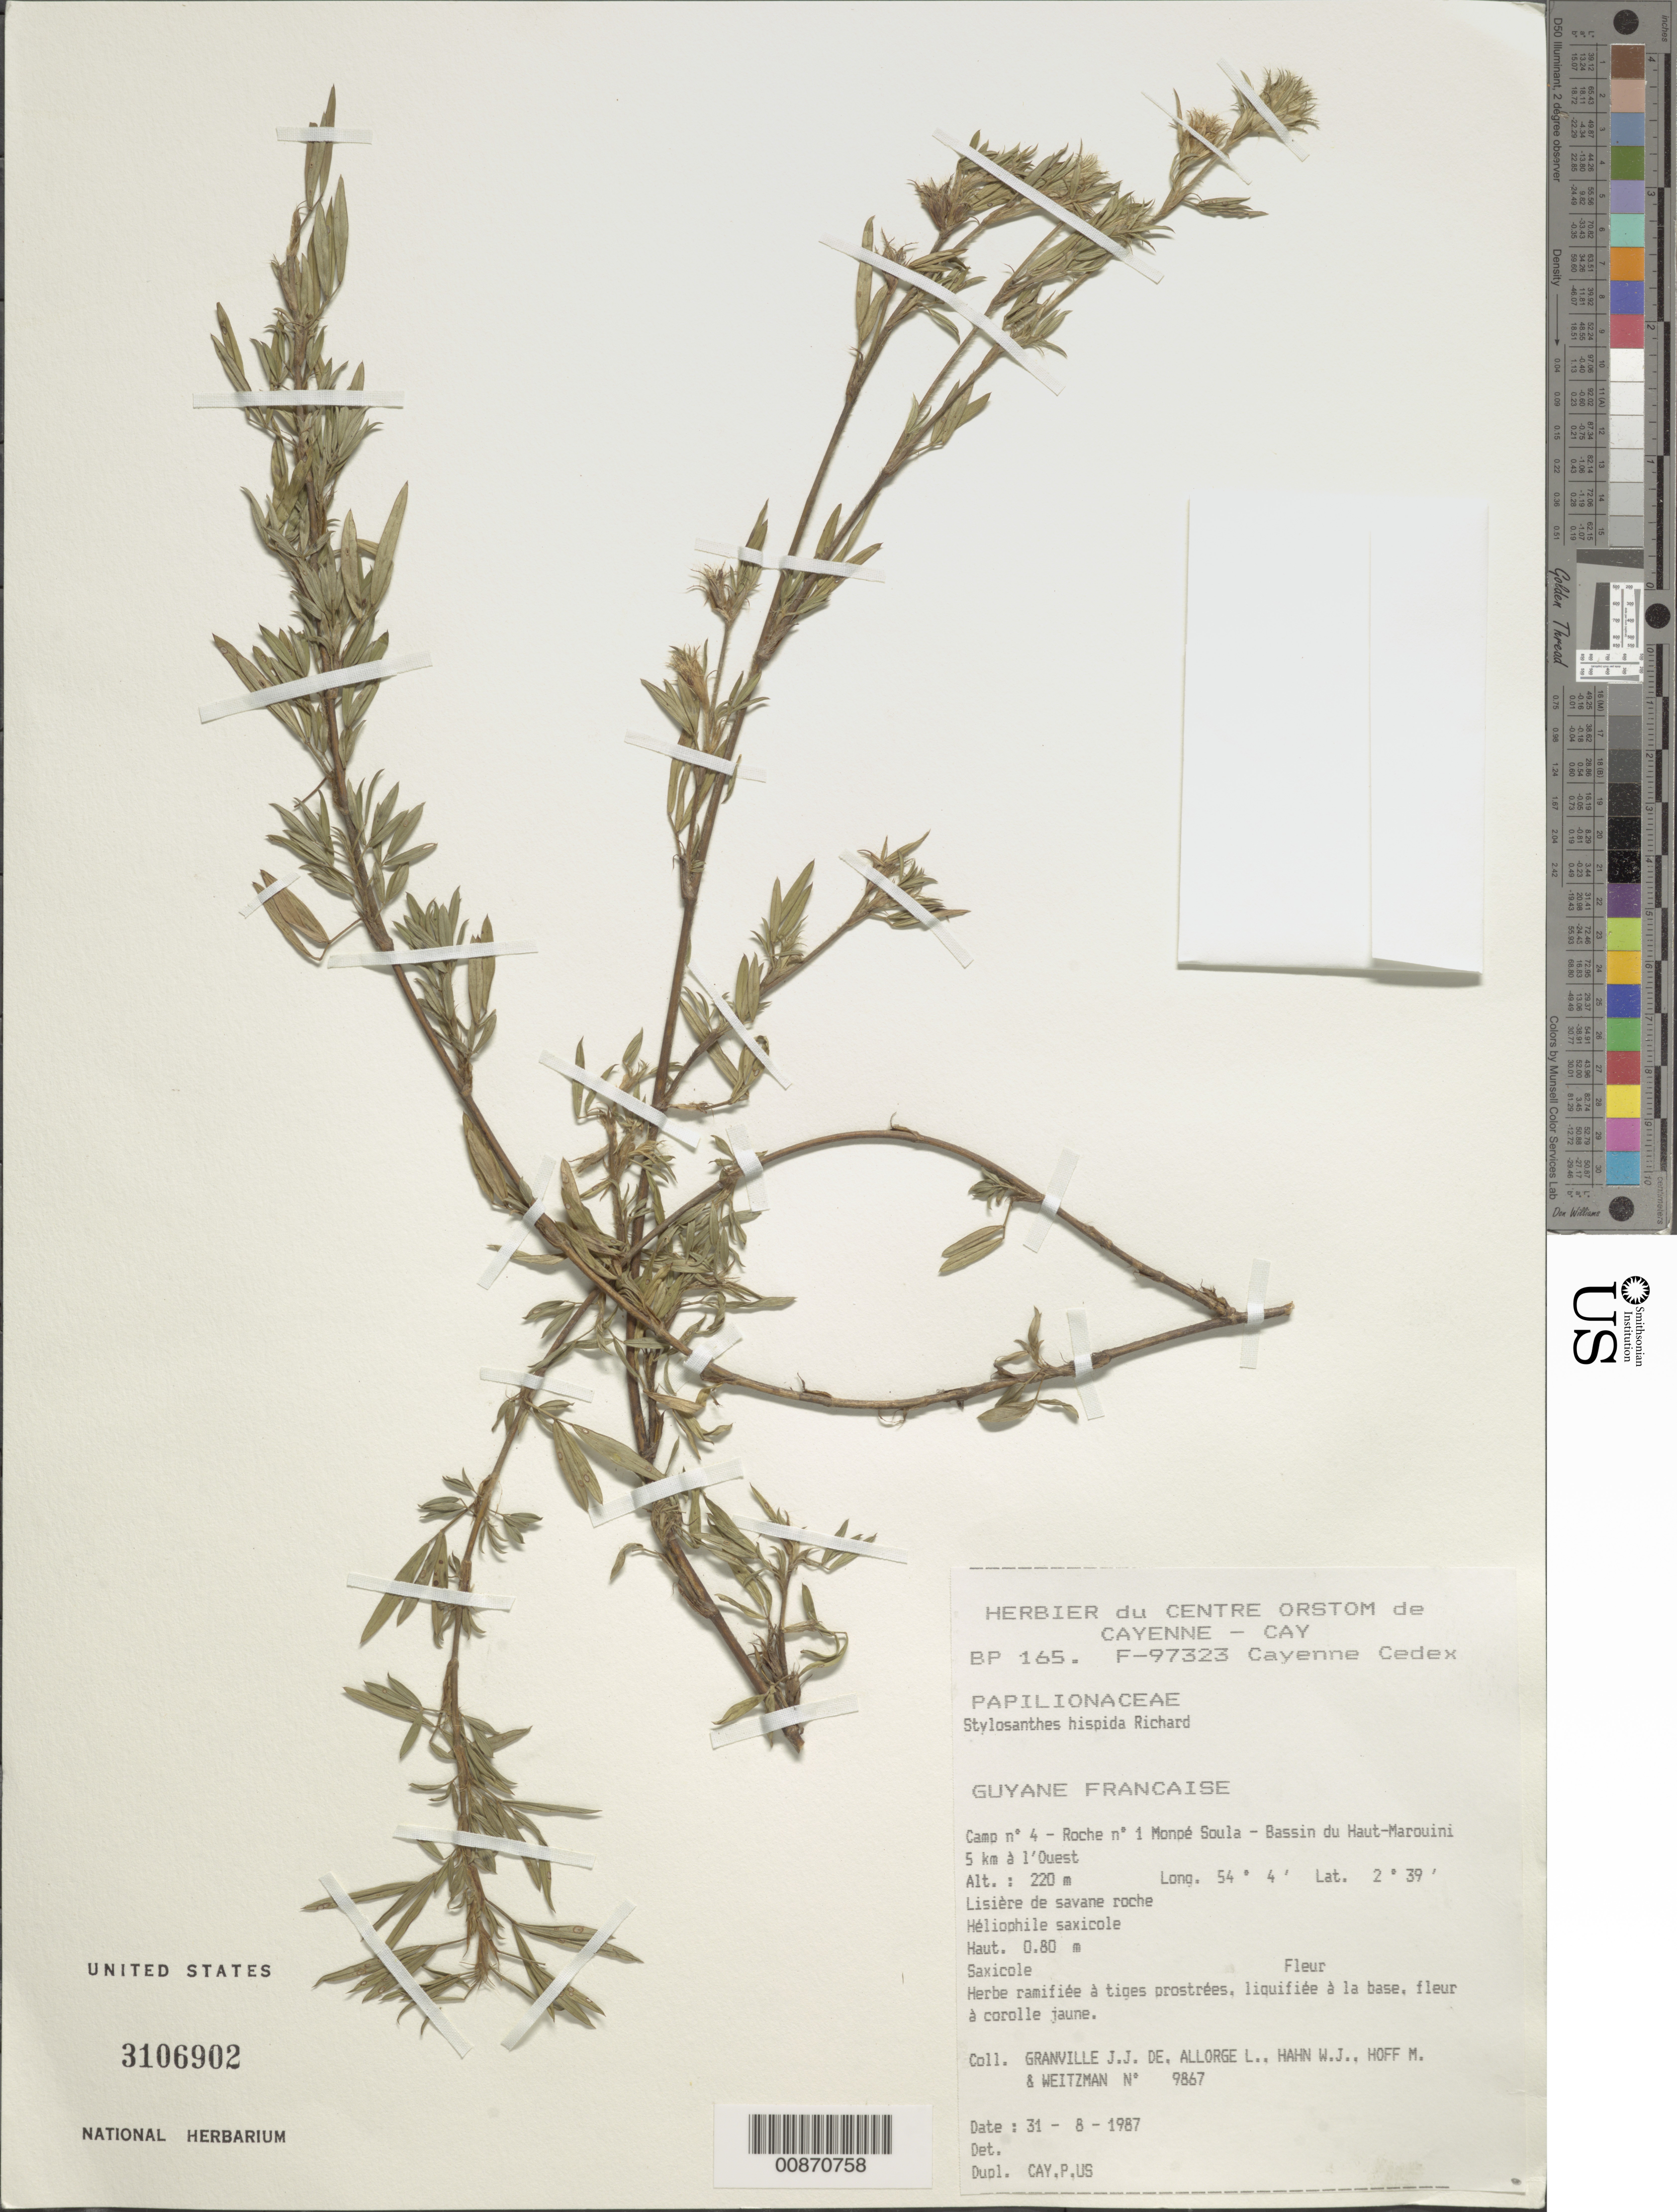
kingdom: Plantae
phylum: Tracheophyta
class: Magnoliopsida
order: Fabales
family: Fabaceae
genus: Stylosanthes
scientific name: Stylosanthes hispida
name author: Rich.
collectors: J.-J. de Granville, L. Allorge, W. J. Hahn, M. Hoff & A. L. Weitzman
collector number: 9867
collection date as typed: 31-Aug-87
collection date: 1987-08-31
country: French Guiana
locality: Monpé Soula, Camp #4, roche no. 1, Bassin du Haut-Marouini, 5 km W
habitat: Lisière de savane roche, heliophile saxicole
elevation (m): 220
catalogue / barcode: US 3106902